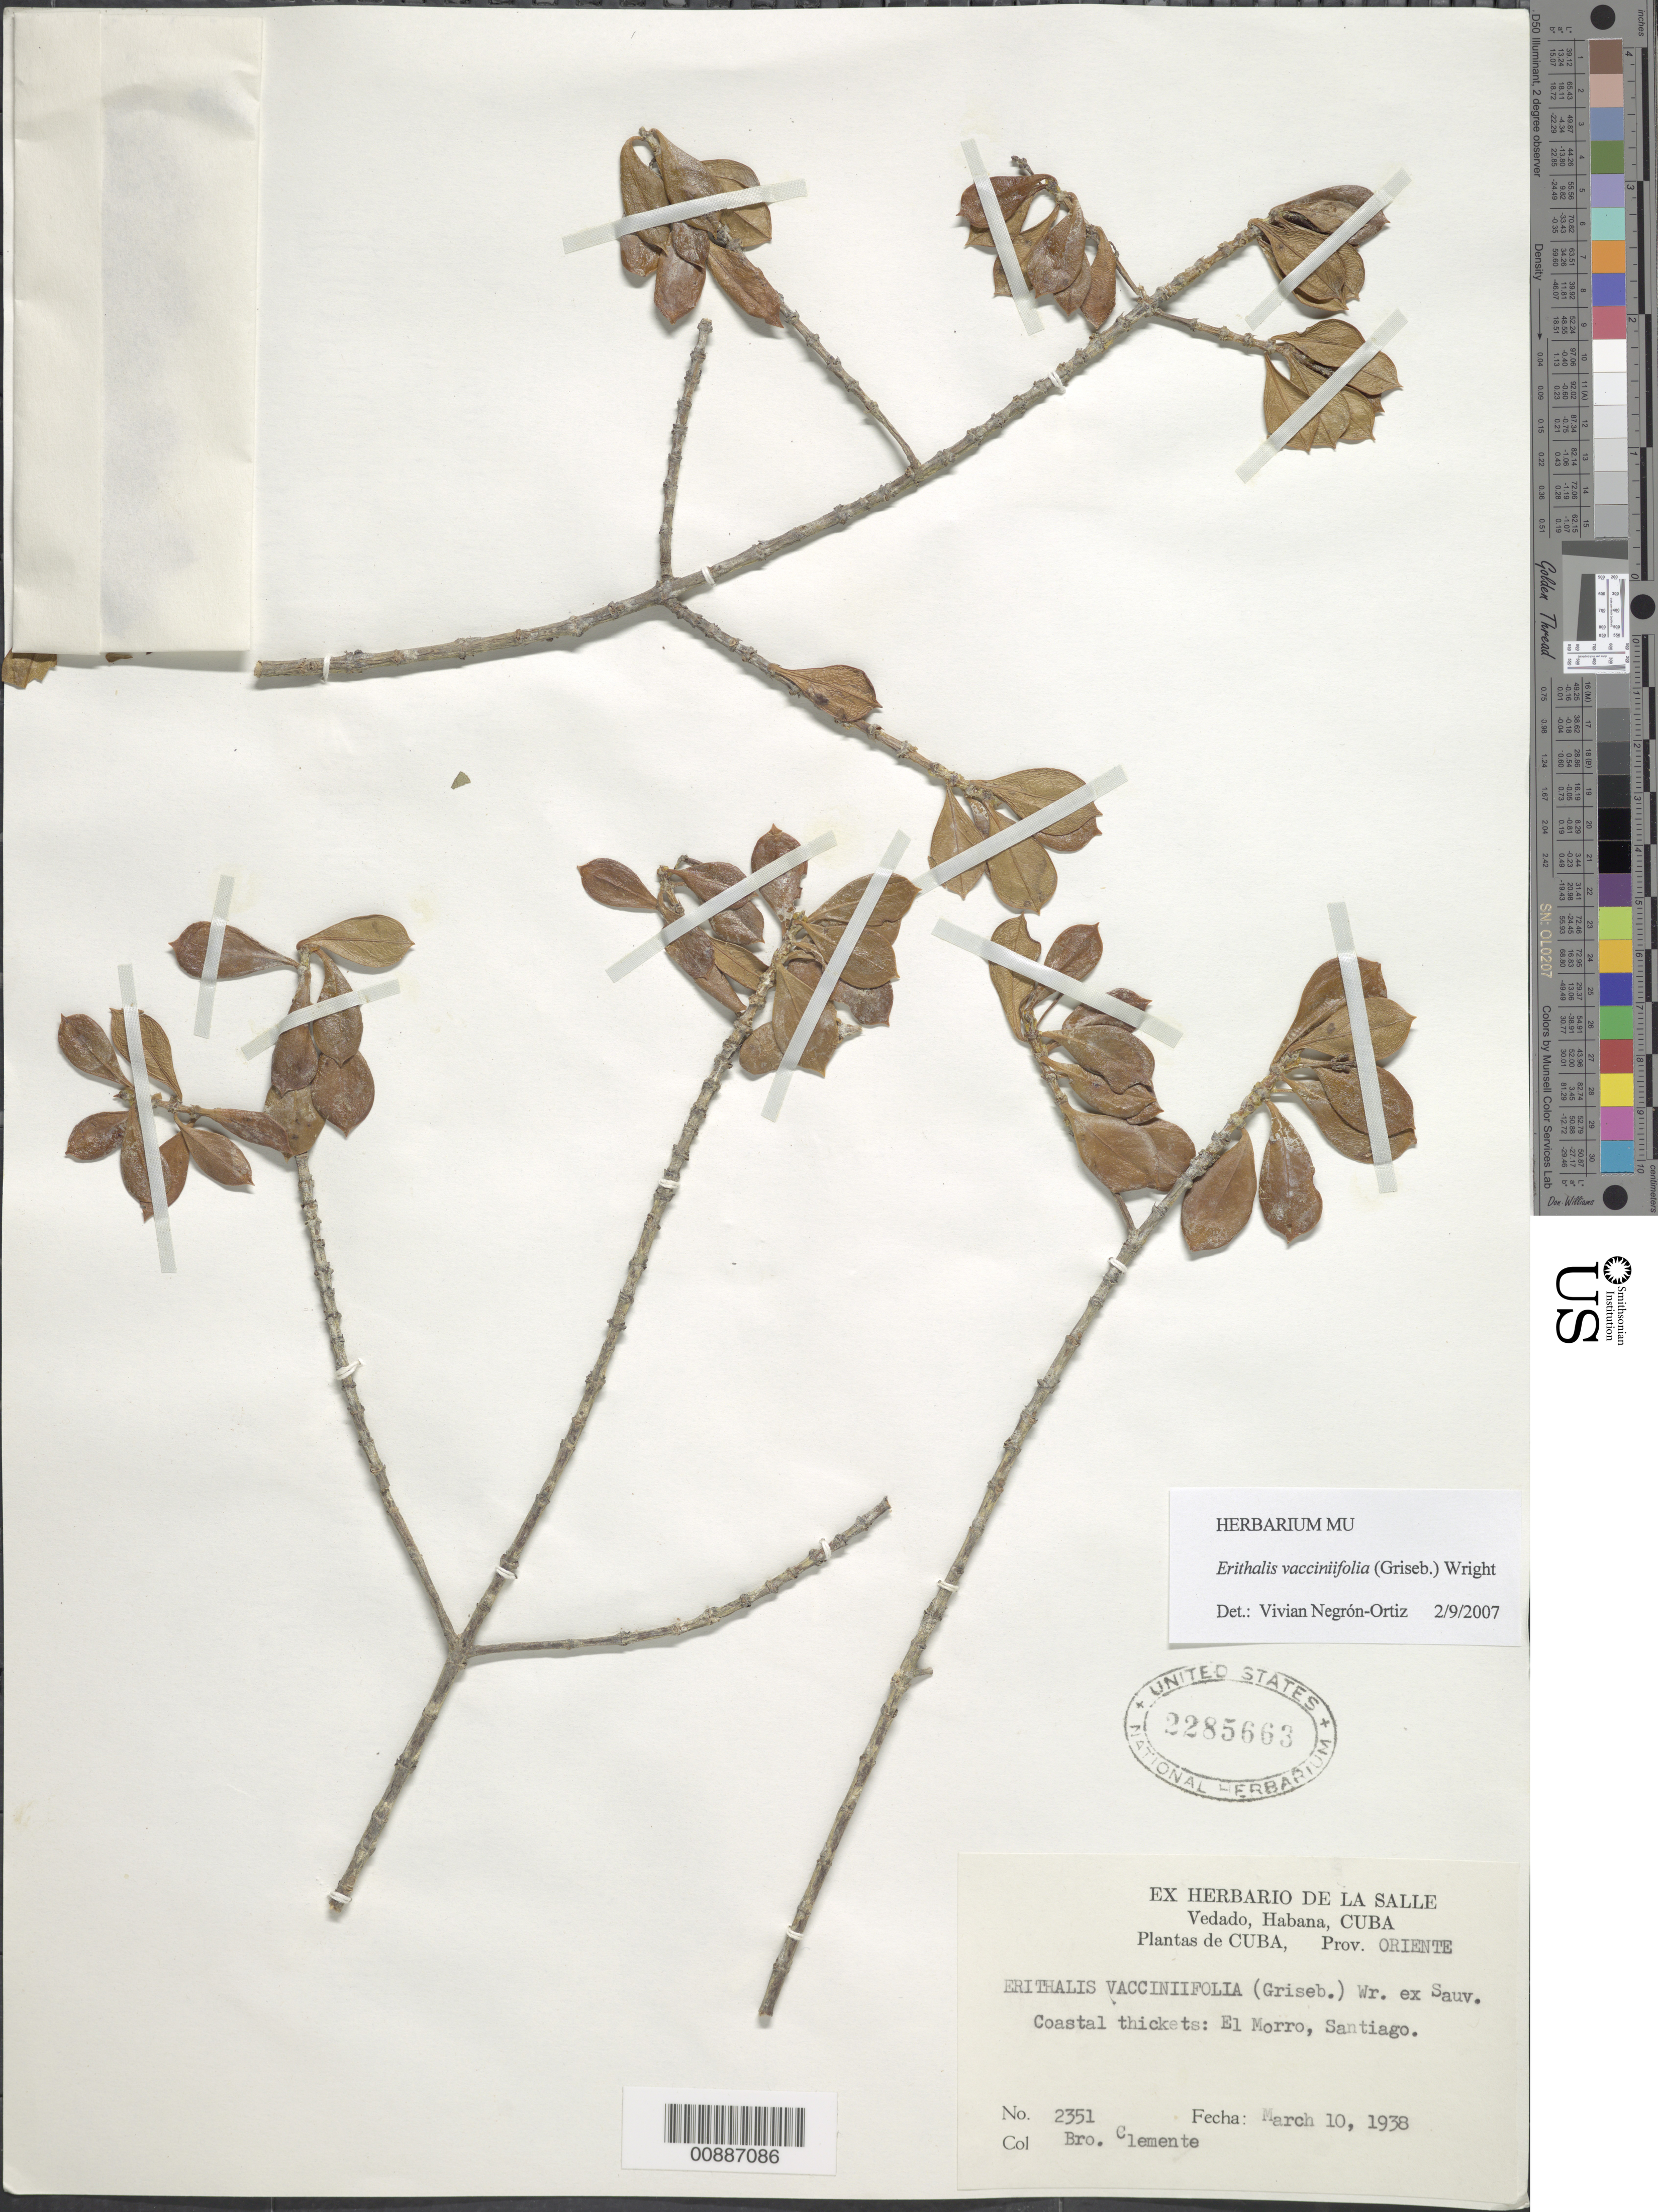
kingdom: Plantae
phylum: Tracheophyta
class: Magnoliopsida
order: Gentianales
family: Rubiaceae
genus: Erithalis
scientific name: Erithalis vacciniifolia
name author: (Griseb.) C. Wright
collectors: Bro. Clemente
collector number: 2351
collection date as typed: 10 Mar 1938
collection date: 1938-03-10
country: Cuba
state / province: Oriente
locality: Coastal: El Morro, Santiago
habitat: Coastal thickets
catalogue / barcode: US 2285663